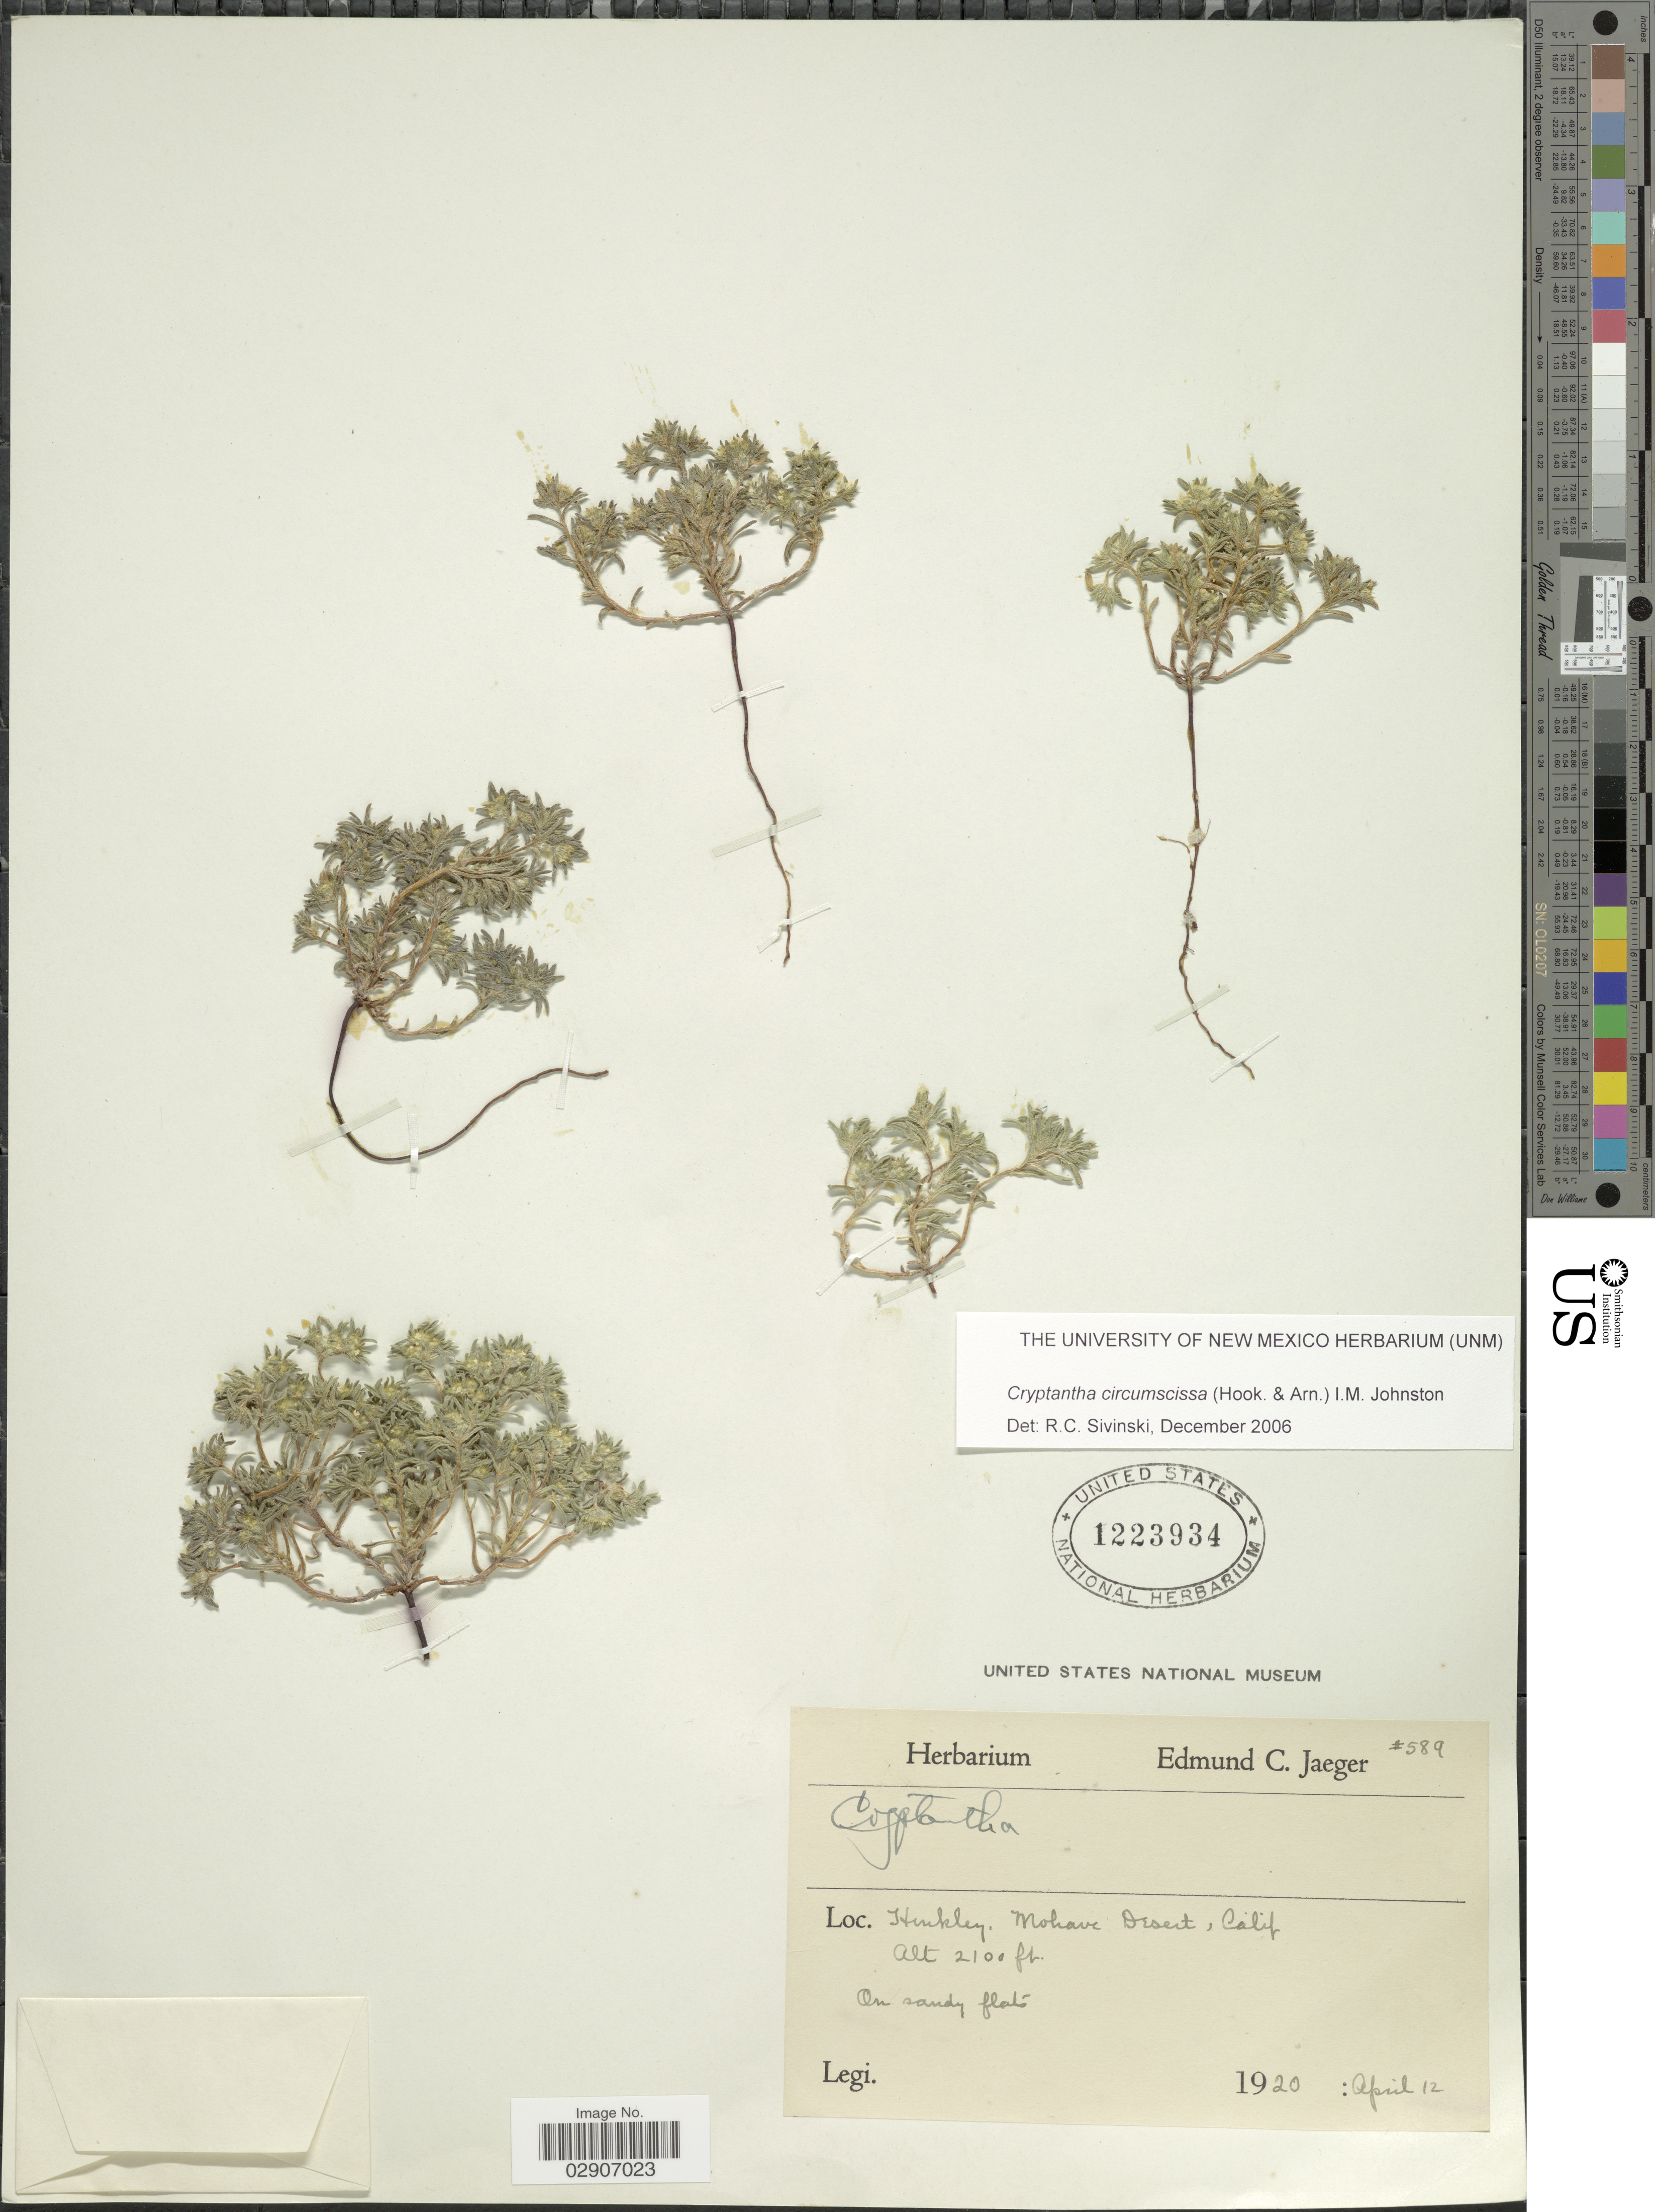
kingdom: Plantae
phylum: Tracheophyta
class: Magnoliopsida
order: Boraginales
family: Boraginaceae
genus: Cryptantha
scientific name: Cryptantha circumscissa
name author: (Hook. & Arn.) I.M. Johnst.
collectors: ex herb. E.C. Jaeger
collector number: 589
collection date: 1920-04-12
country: United States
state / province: California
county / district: Kern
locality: Hinkley. Mohave Desert.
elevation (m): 640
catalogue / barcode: US 1223934